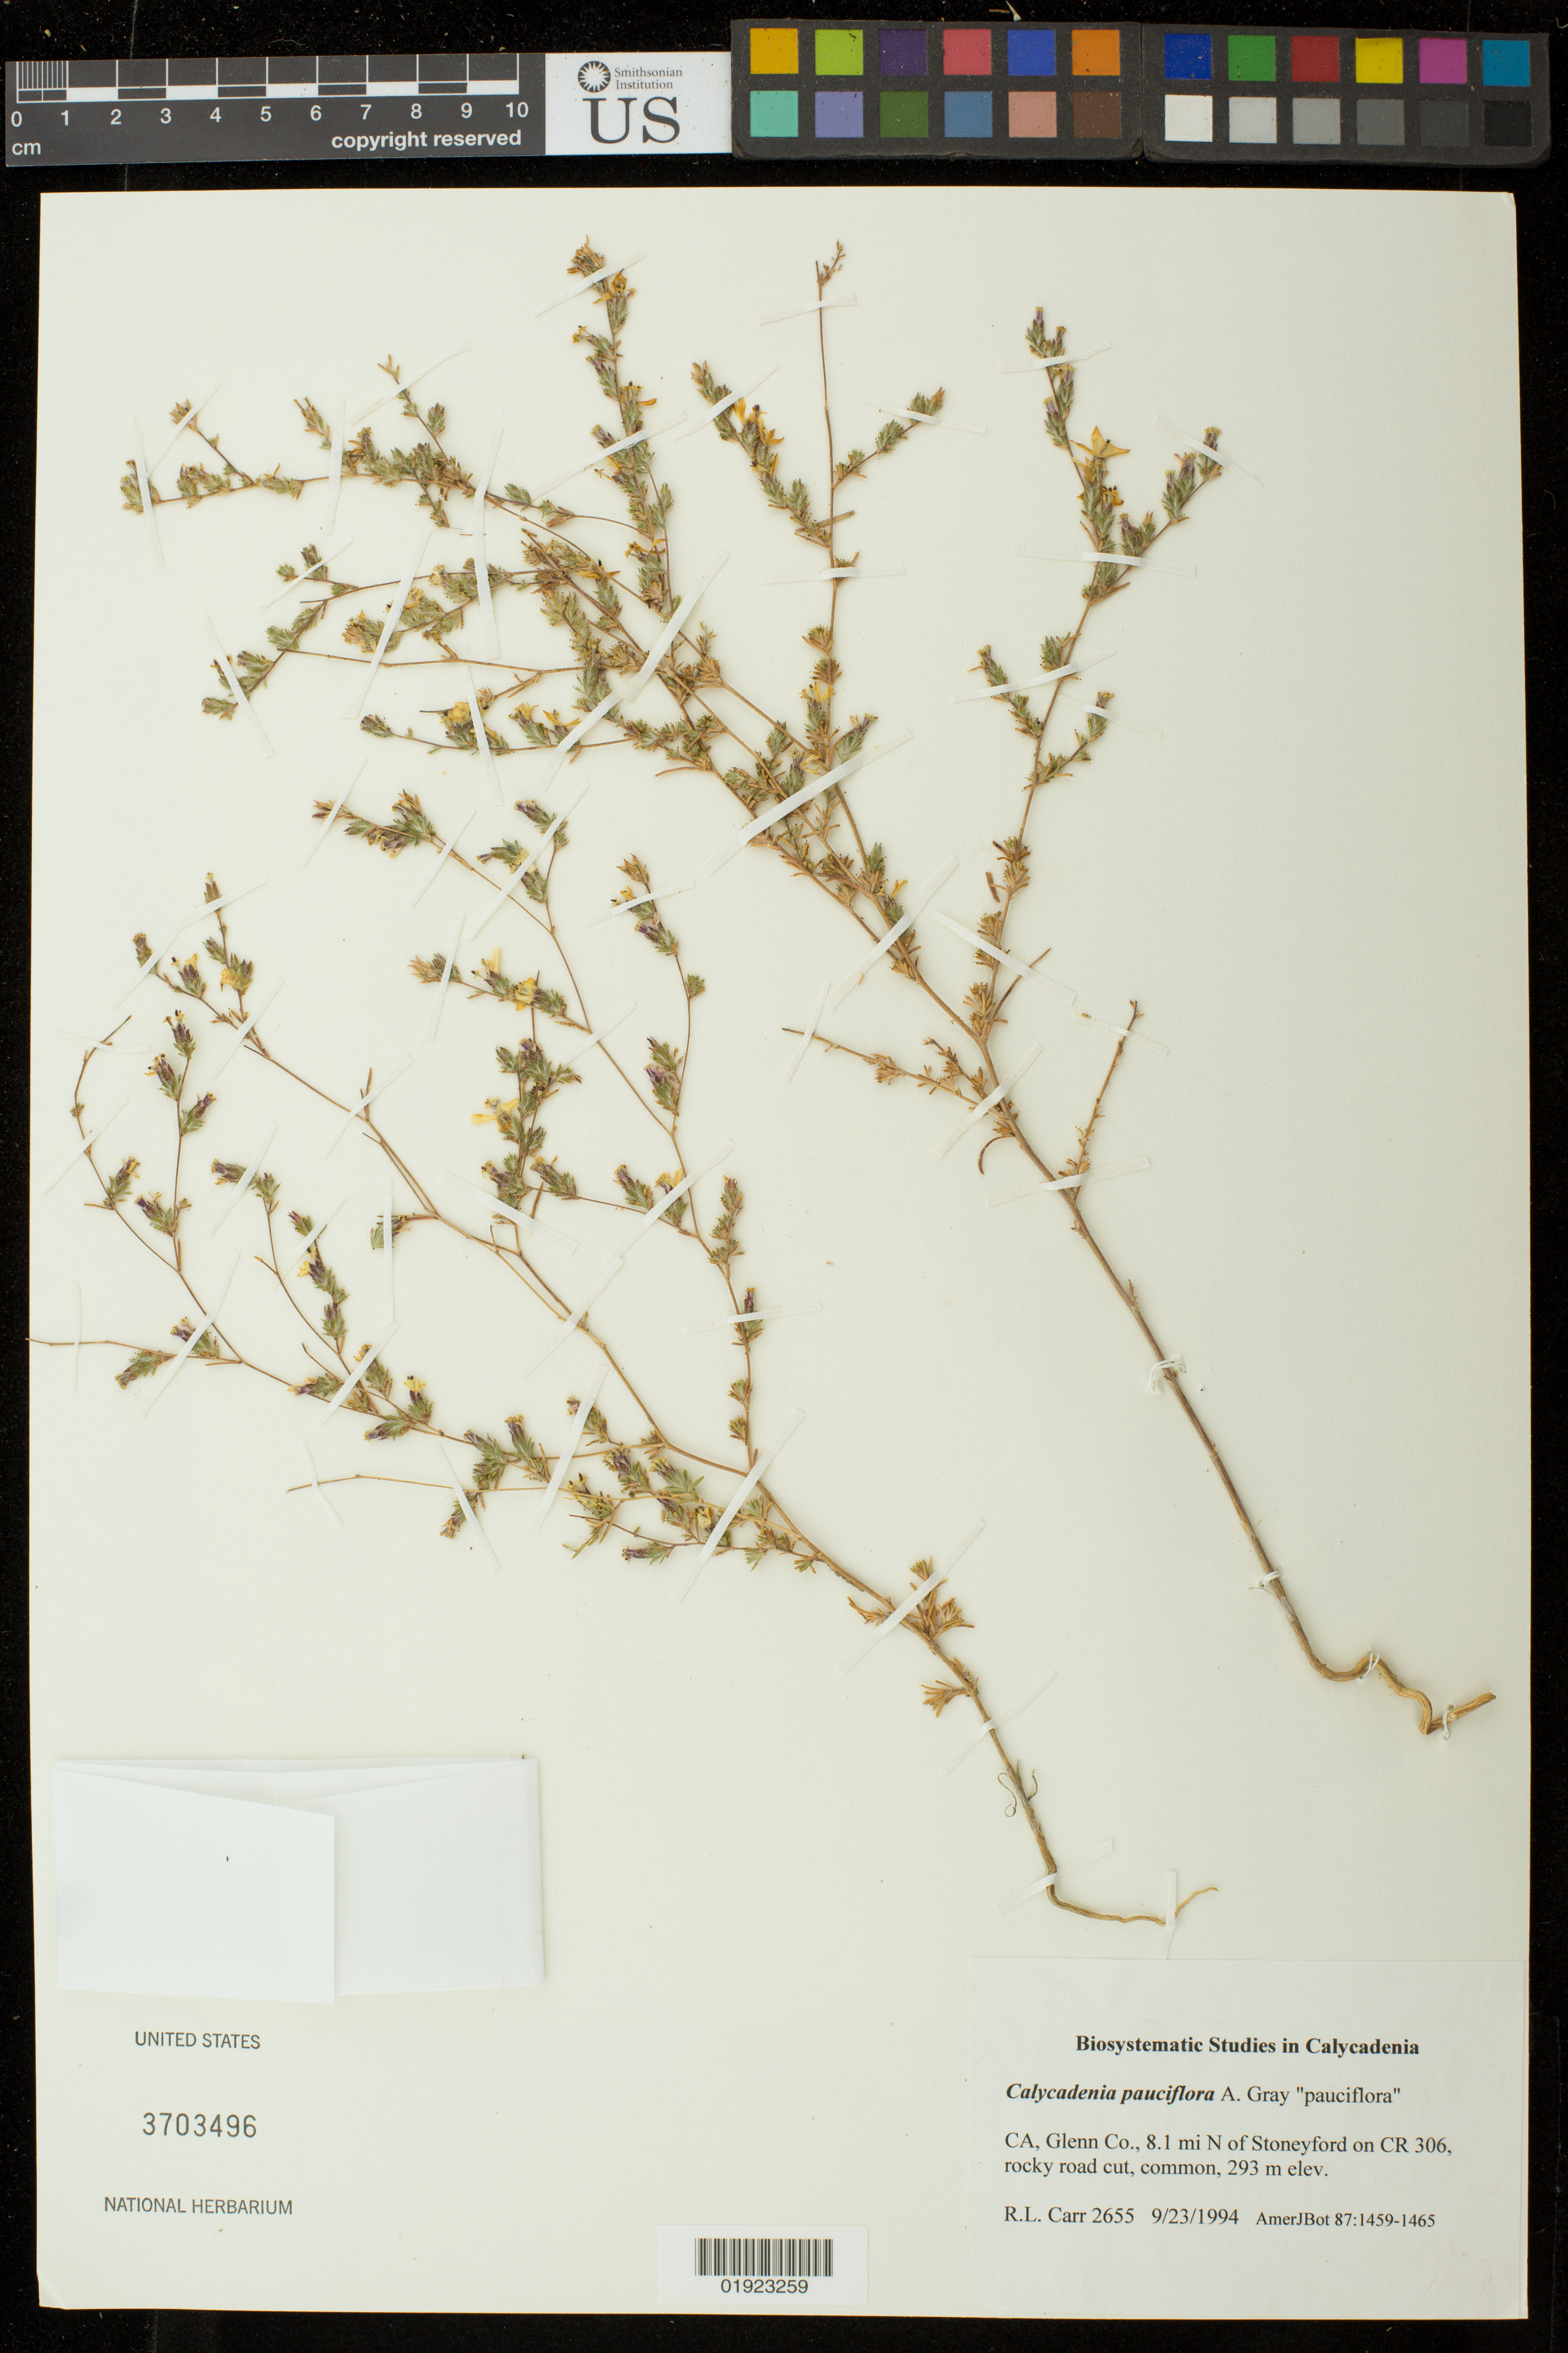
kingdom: Plantae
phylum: Tracheophyta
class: Magnoliopsida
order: Asterales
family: Asteraceae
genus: Calycadenia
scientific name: Calycadenia pauciflora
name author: A. Gray in Emory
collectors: R. Carr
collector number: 2655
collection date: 1994-09-23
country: United States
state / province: California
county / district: Glenn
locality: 8.1 mi N of Stoneyford on CR 306.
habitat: Rocky road cut.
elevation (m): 293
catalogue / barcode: US 3703496